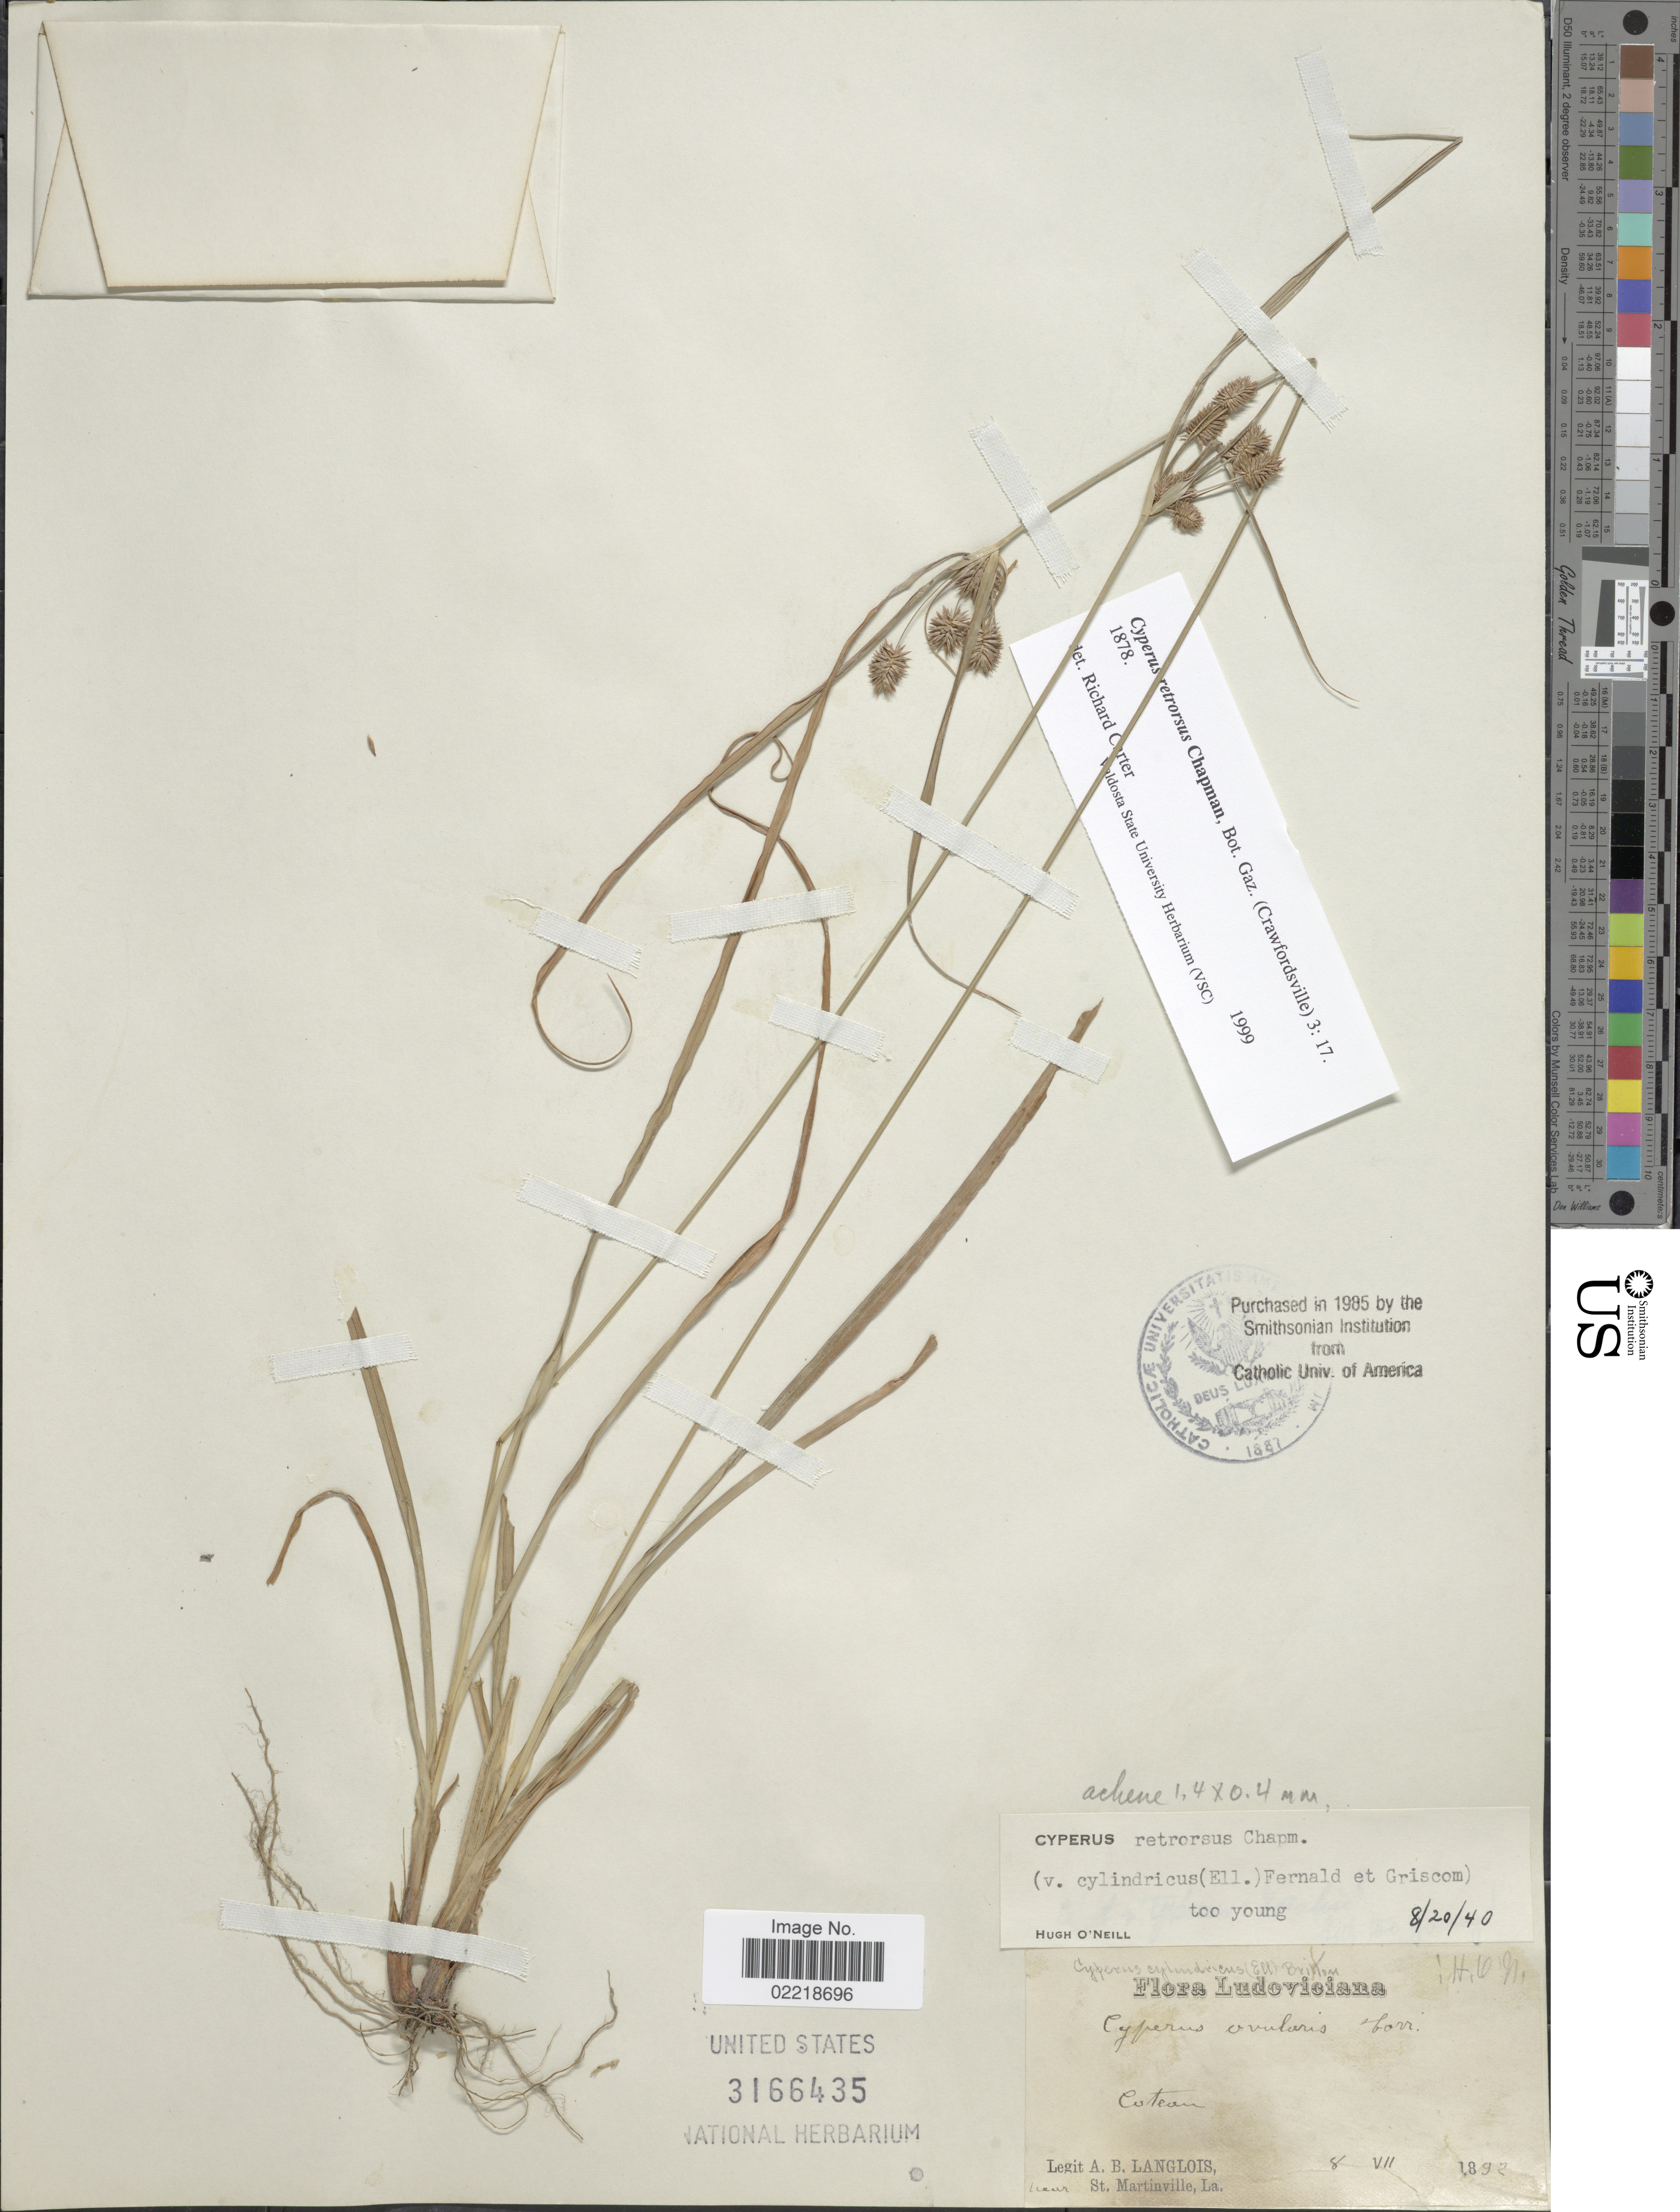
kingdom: Plantae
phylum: Tracheophyta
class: Liliopsida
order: Poales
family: Cyperaceae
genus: Cyperus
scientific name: Cyperus retrorsus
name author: Chapm.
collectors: A. Langlois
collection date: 1892-07-08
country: United States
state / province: Louisiana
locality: Ludoviciana. near St. Martinville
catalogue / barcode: US 3166435